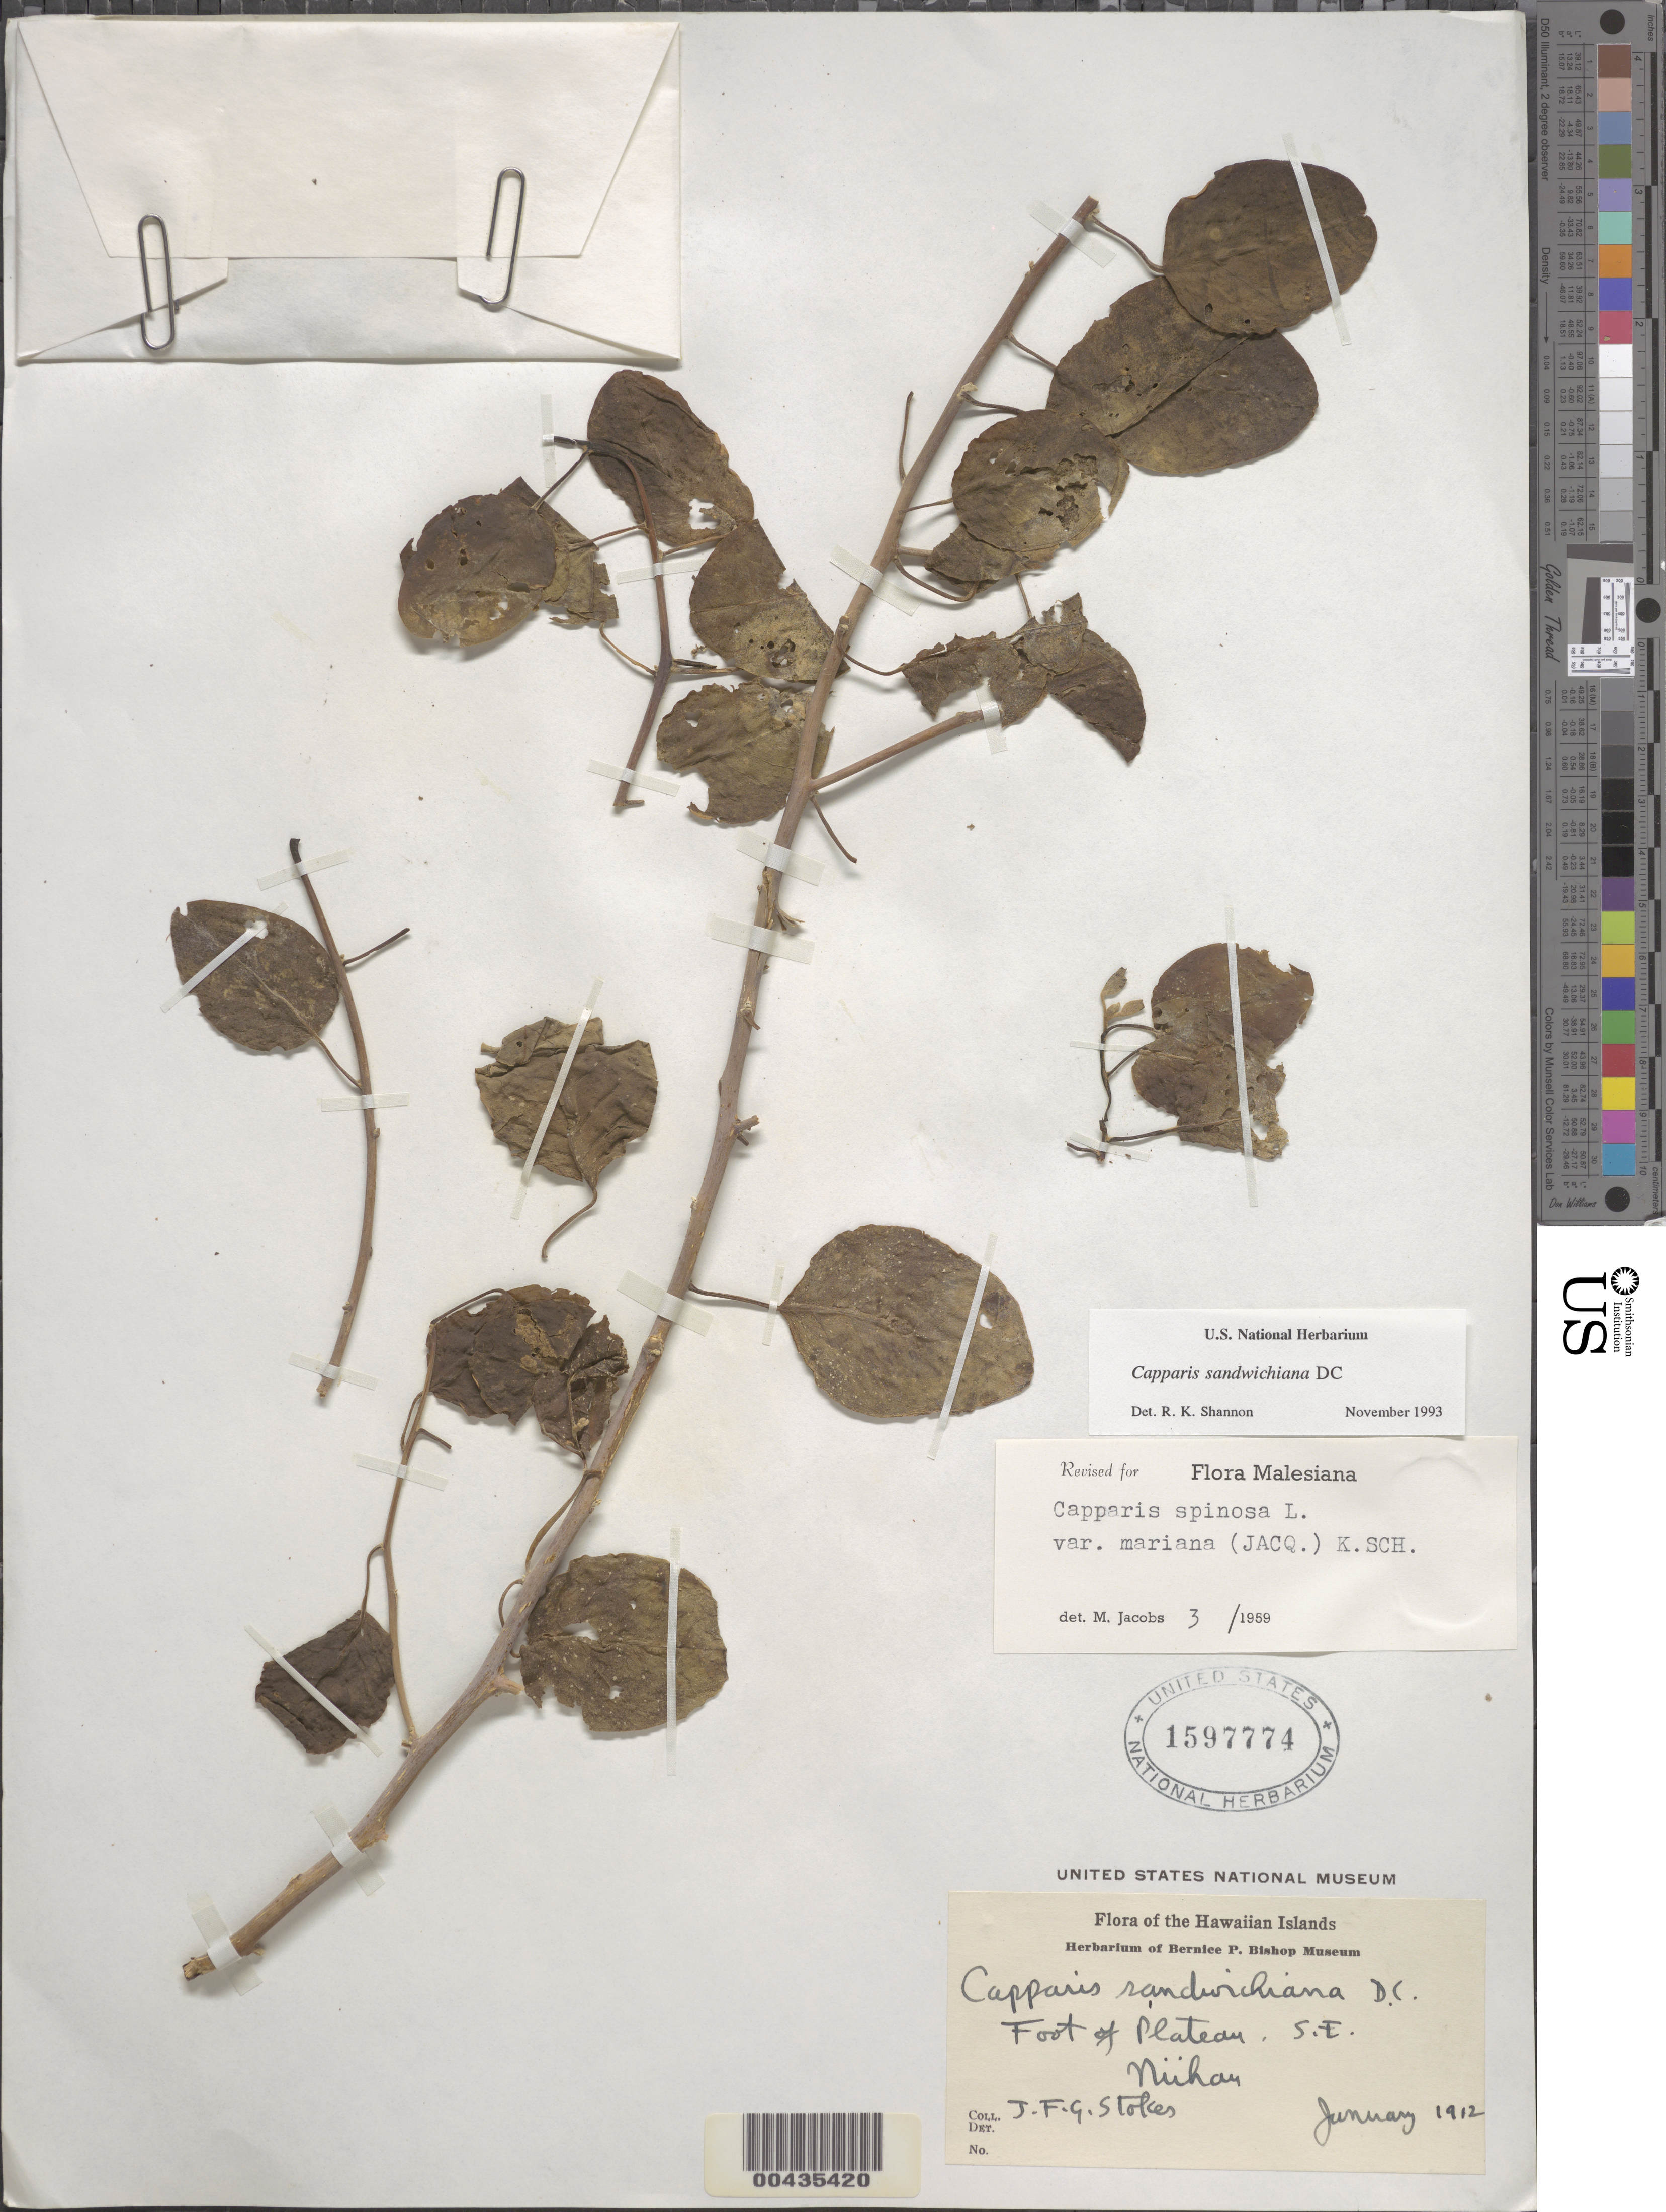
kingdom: Plantae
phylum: Tracheophyta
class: Magnoliopsida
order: Brassicales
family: Capparaceae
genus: Capparis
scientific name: Capparis sandwichiana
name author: DC.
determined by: Shannon, R. K., (UNITED STATES)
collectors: J. F. G. Stokes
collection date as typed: Jan 1912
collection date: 1912-01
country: United States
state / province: Hawaii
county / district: Kauai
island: Ni'ihau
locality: Foot of plateau, SE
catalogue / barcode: US 1597774